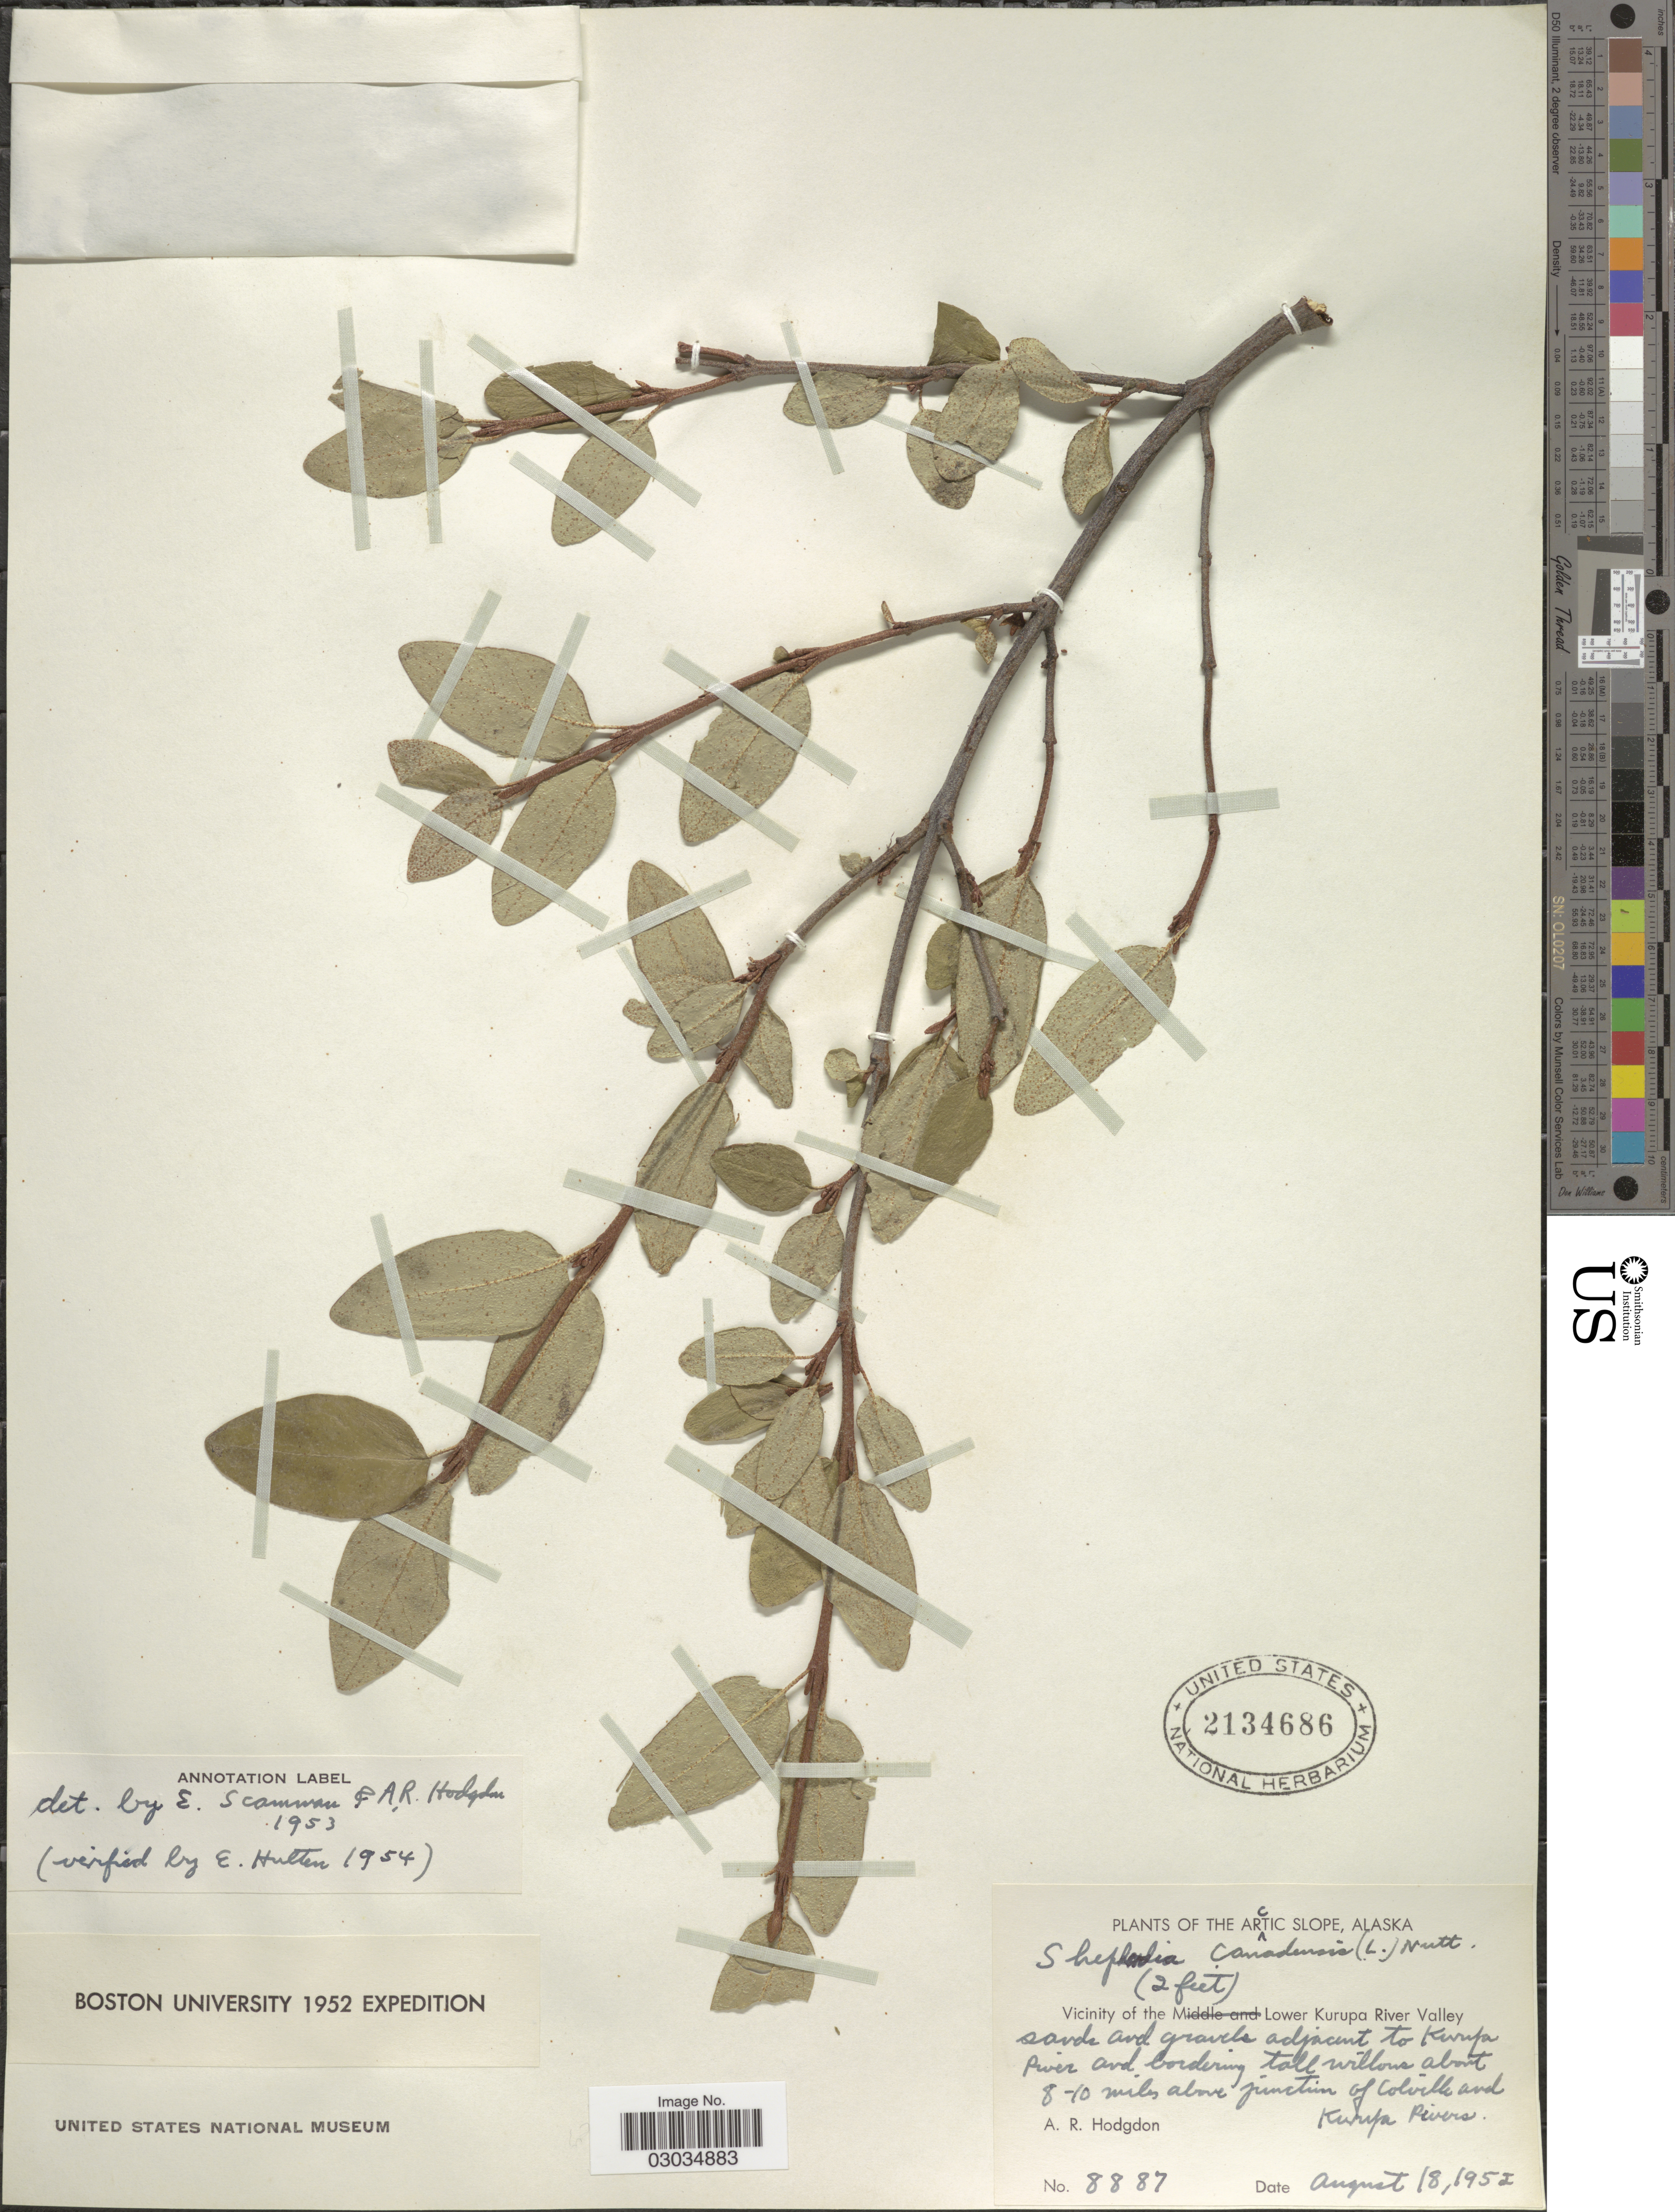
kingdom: Plantae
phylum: Tracheophyta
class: Magnoliopsida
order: Rosales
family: Elaeagnaceae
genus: Shepherdia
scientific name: Shepherdia canadensis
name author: (L.) Nutt.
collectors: A. R. Hodgdon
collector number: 8887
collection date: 1952-08-18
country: United States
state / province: Alaska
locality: The Arctic Slope, Vicinity of the Lower Kurupa River Valley, sands and gravels adjacent to Kurupa River and bordering tall willows about 8-10 miles above junction of Colville and Kurupa Rivers.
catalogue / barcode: US 2134686